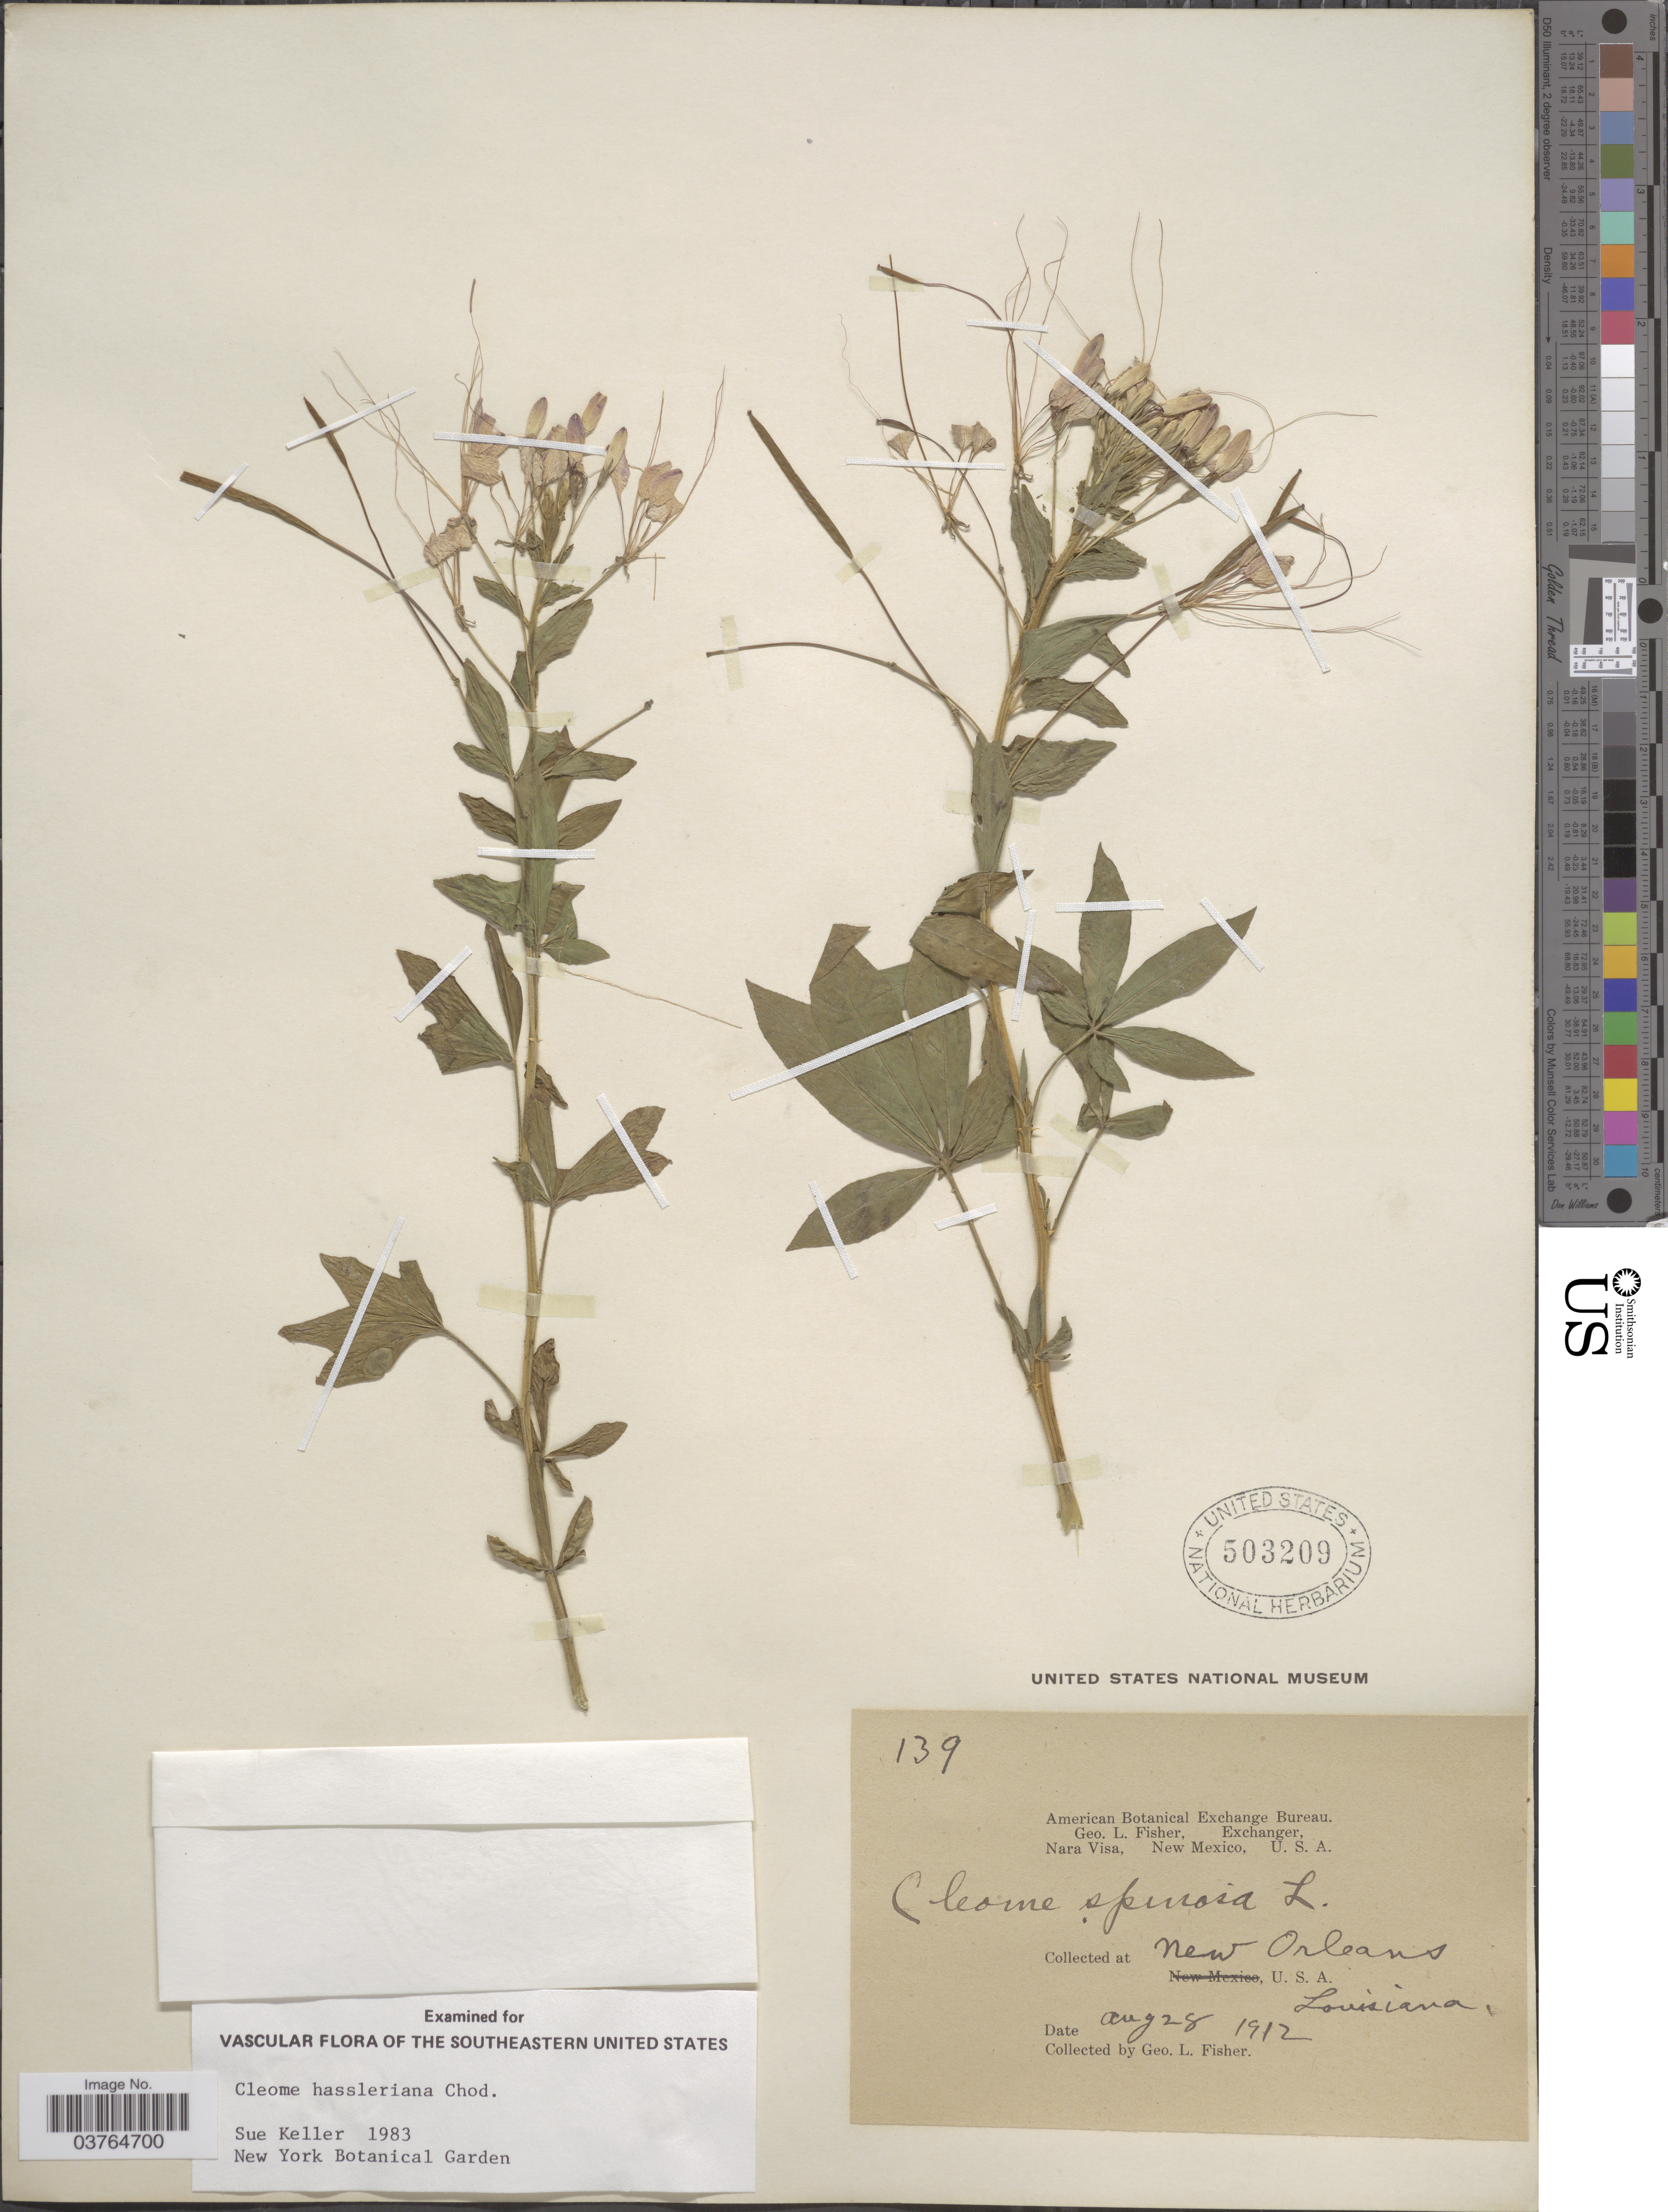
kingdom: Plantae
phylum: Tracheophyta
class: Magnoliopsida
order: Brassicales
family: Cleomaceae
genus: Tarenaya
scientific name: Tarenaya houtteana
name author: (Schltdl.) Soares Neto & Roalson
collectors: G. L. Fisher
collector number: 139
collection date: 1912-08-28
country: United States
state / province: Louisiana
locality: New Orleans.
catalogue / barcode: US 503209